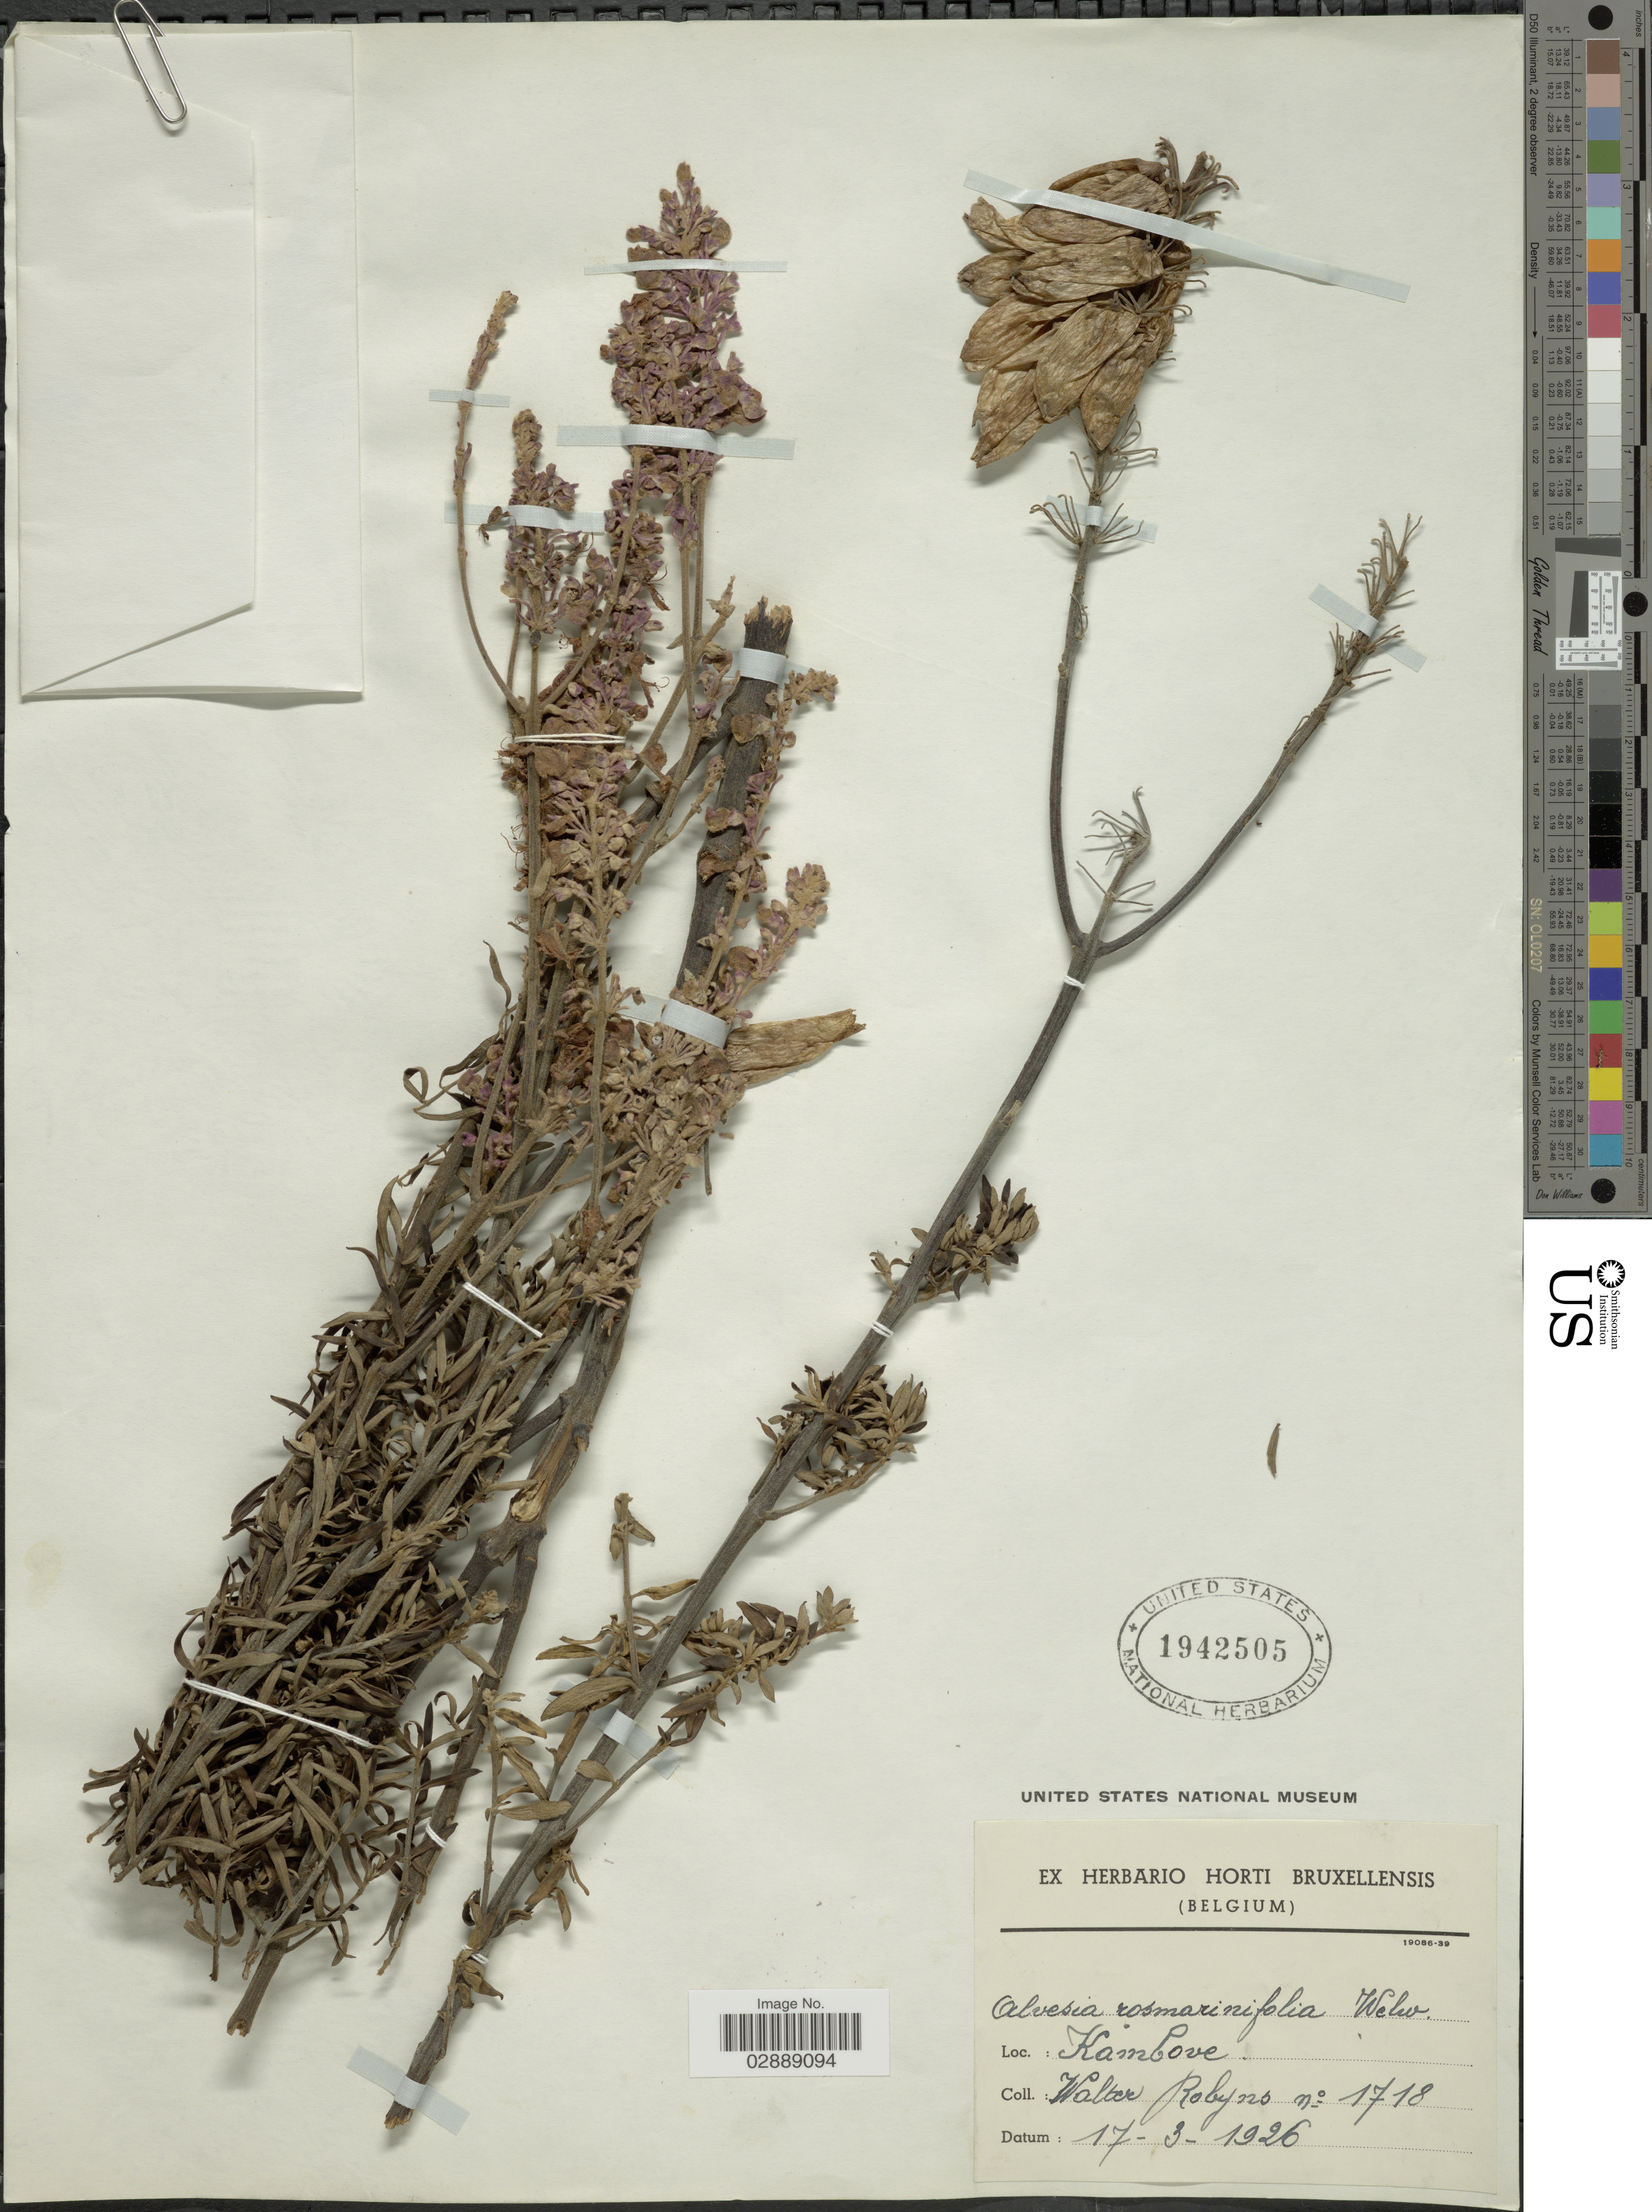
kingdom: Plantae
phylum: Tracheophyta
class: Magnoliopsida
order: Lamiales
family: Lamiaceae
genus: Alvesia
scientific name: Alvesia rosmarinifolia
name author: Welw.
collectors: F. Robyns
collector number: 1718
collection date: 1926-03-17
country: Belgium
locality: Kambove.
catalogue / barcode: US 1942505